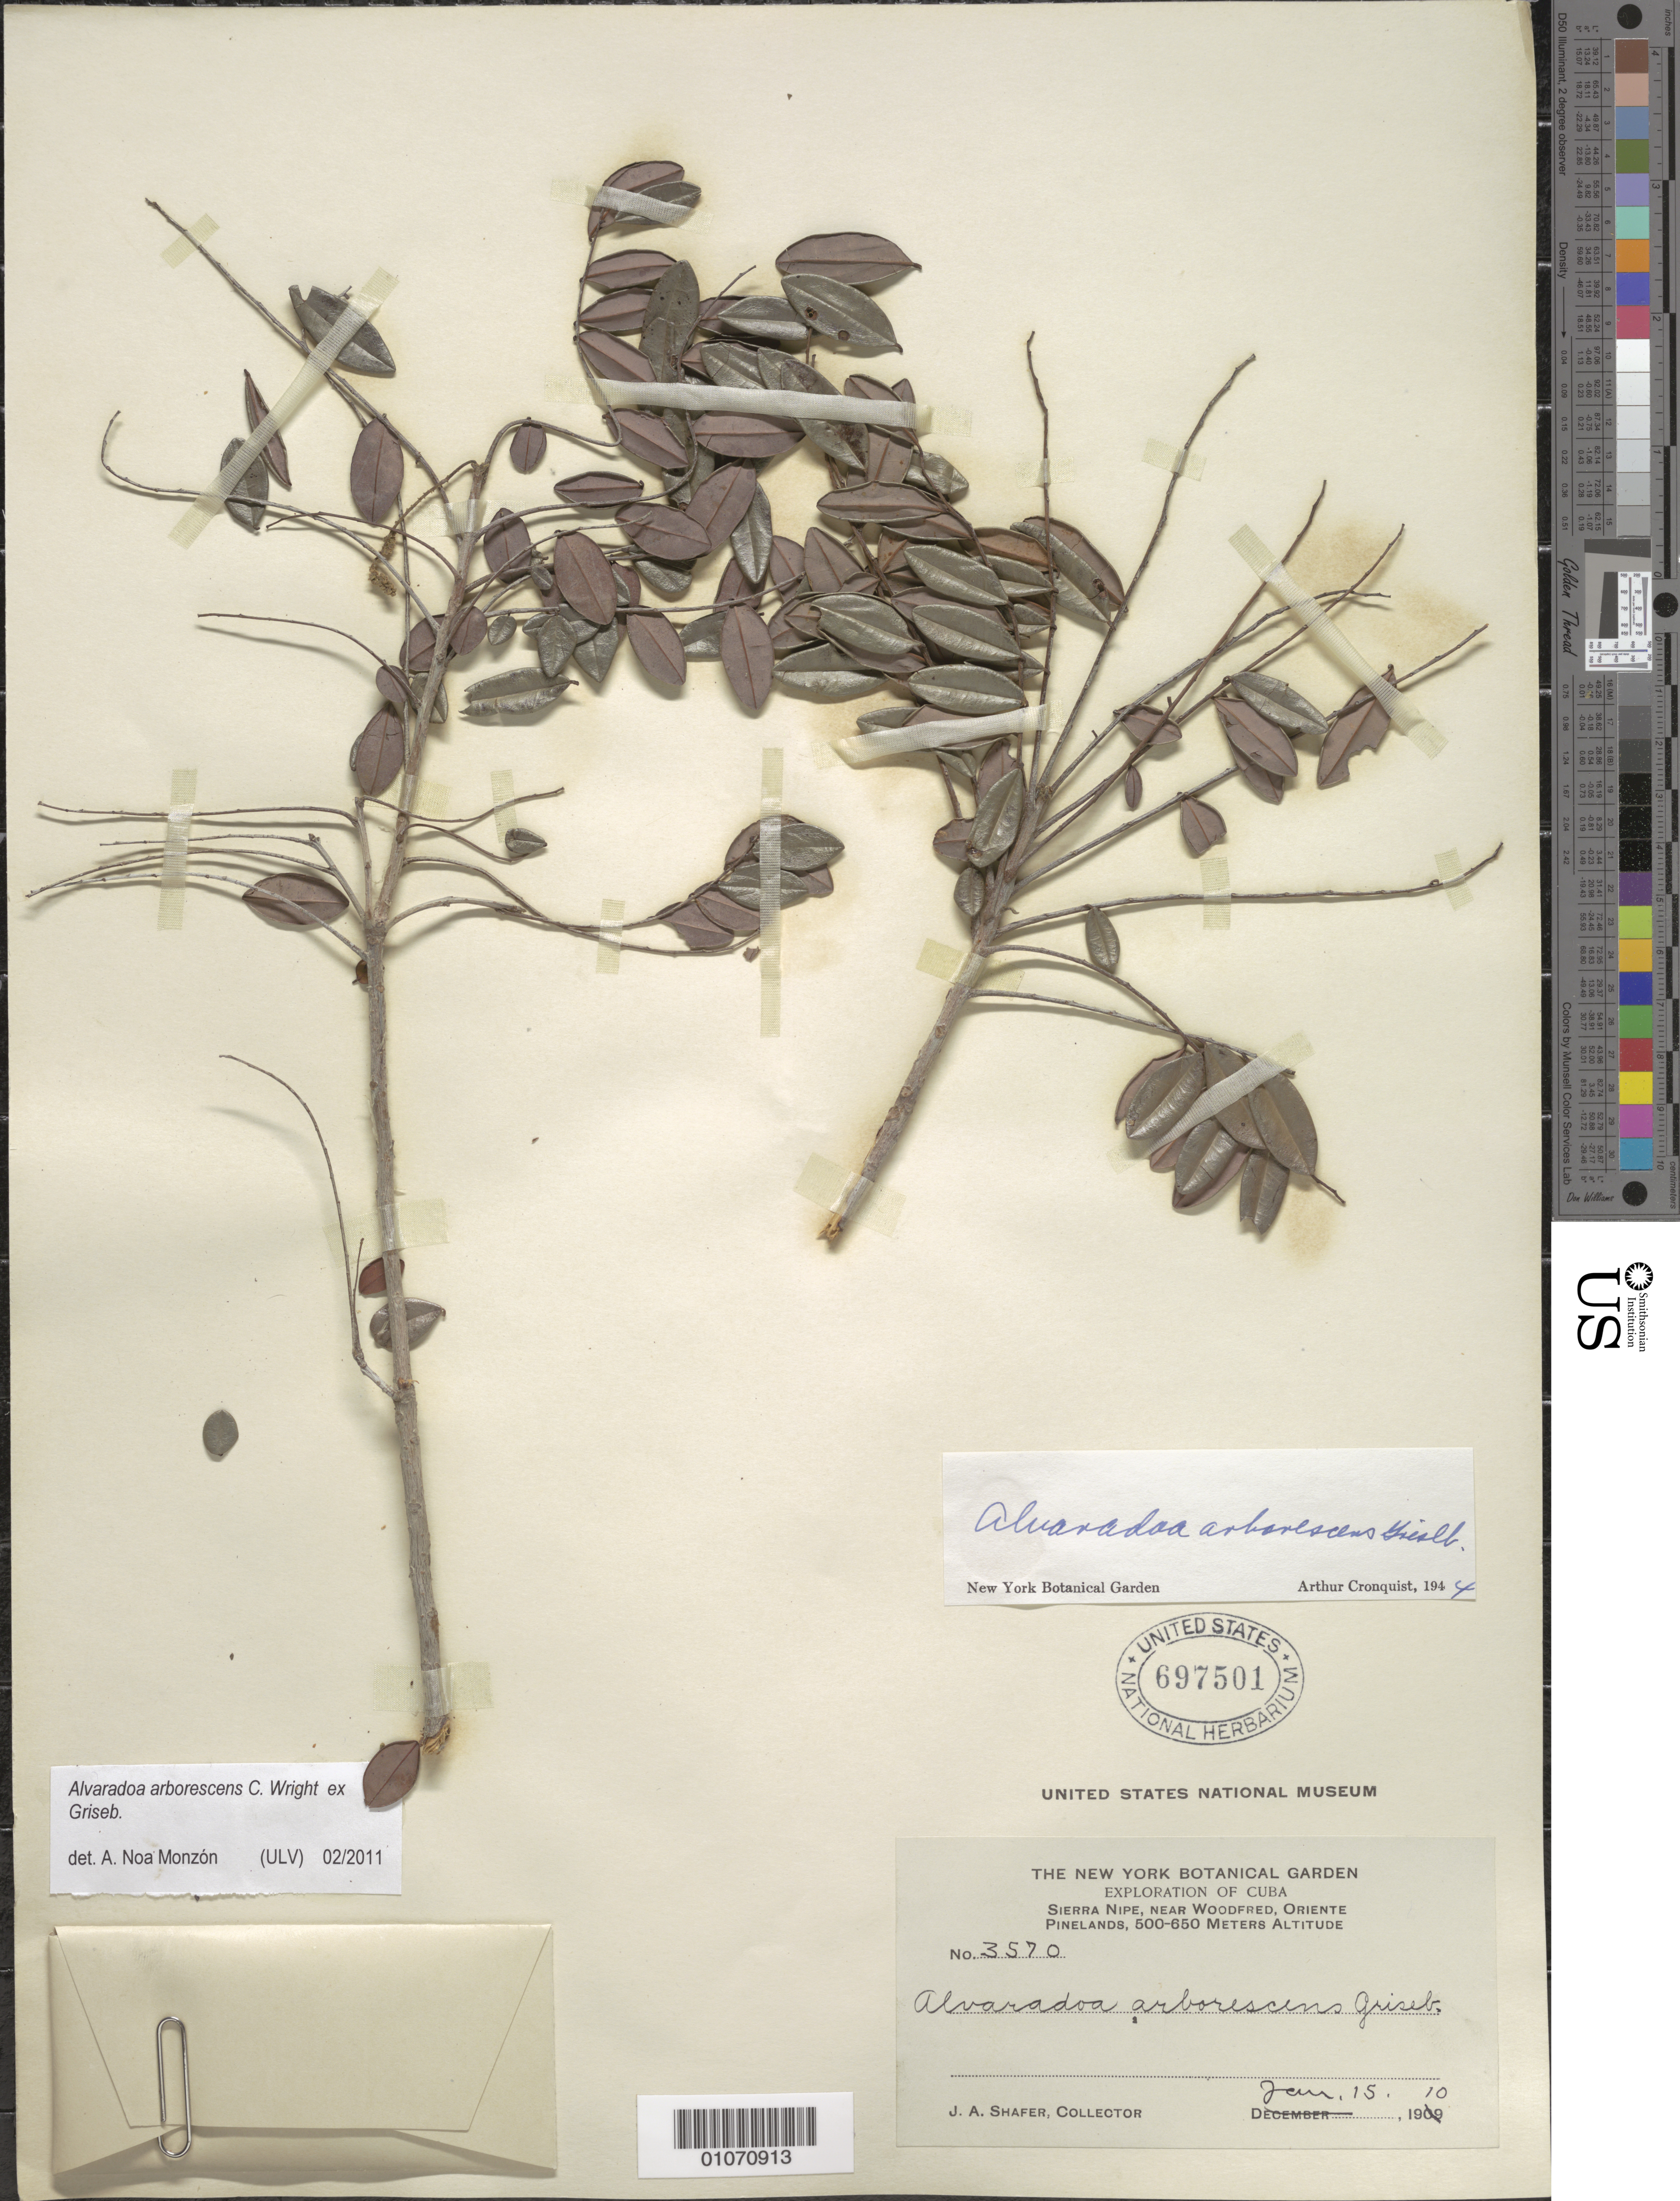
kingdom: Plantae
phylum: Tracheophyta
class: Magnoliopsida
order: Picramniales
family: Picramniaceae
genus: Alvaradoa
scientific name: Alvaradoa arborescens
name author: C. Wright in Griseb.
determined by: Noa Monzón, A.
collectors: J. A. Shafer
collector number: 3570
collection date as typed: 15 Jan 1910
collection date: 1910-01-15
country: Cuba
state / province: Holguín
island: Cuba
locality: Sierra Nipe, near Woodfred [Oriente]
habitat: Pinelands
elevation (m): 500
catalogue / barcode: US 697501